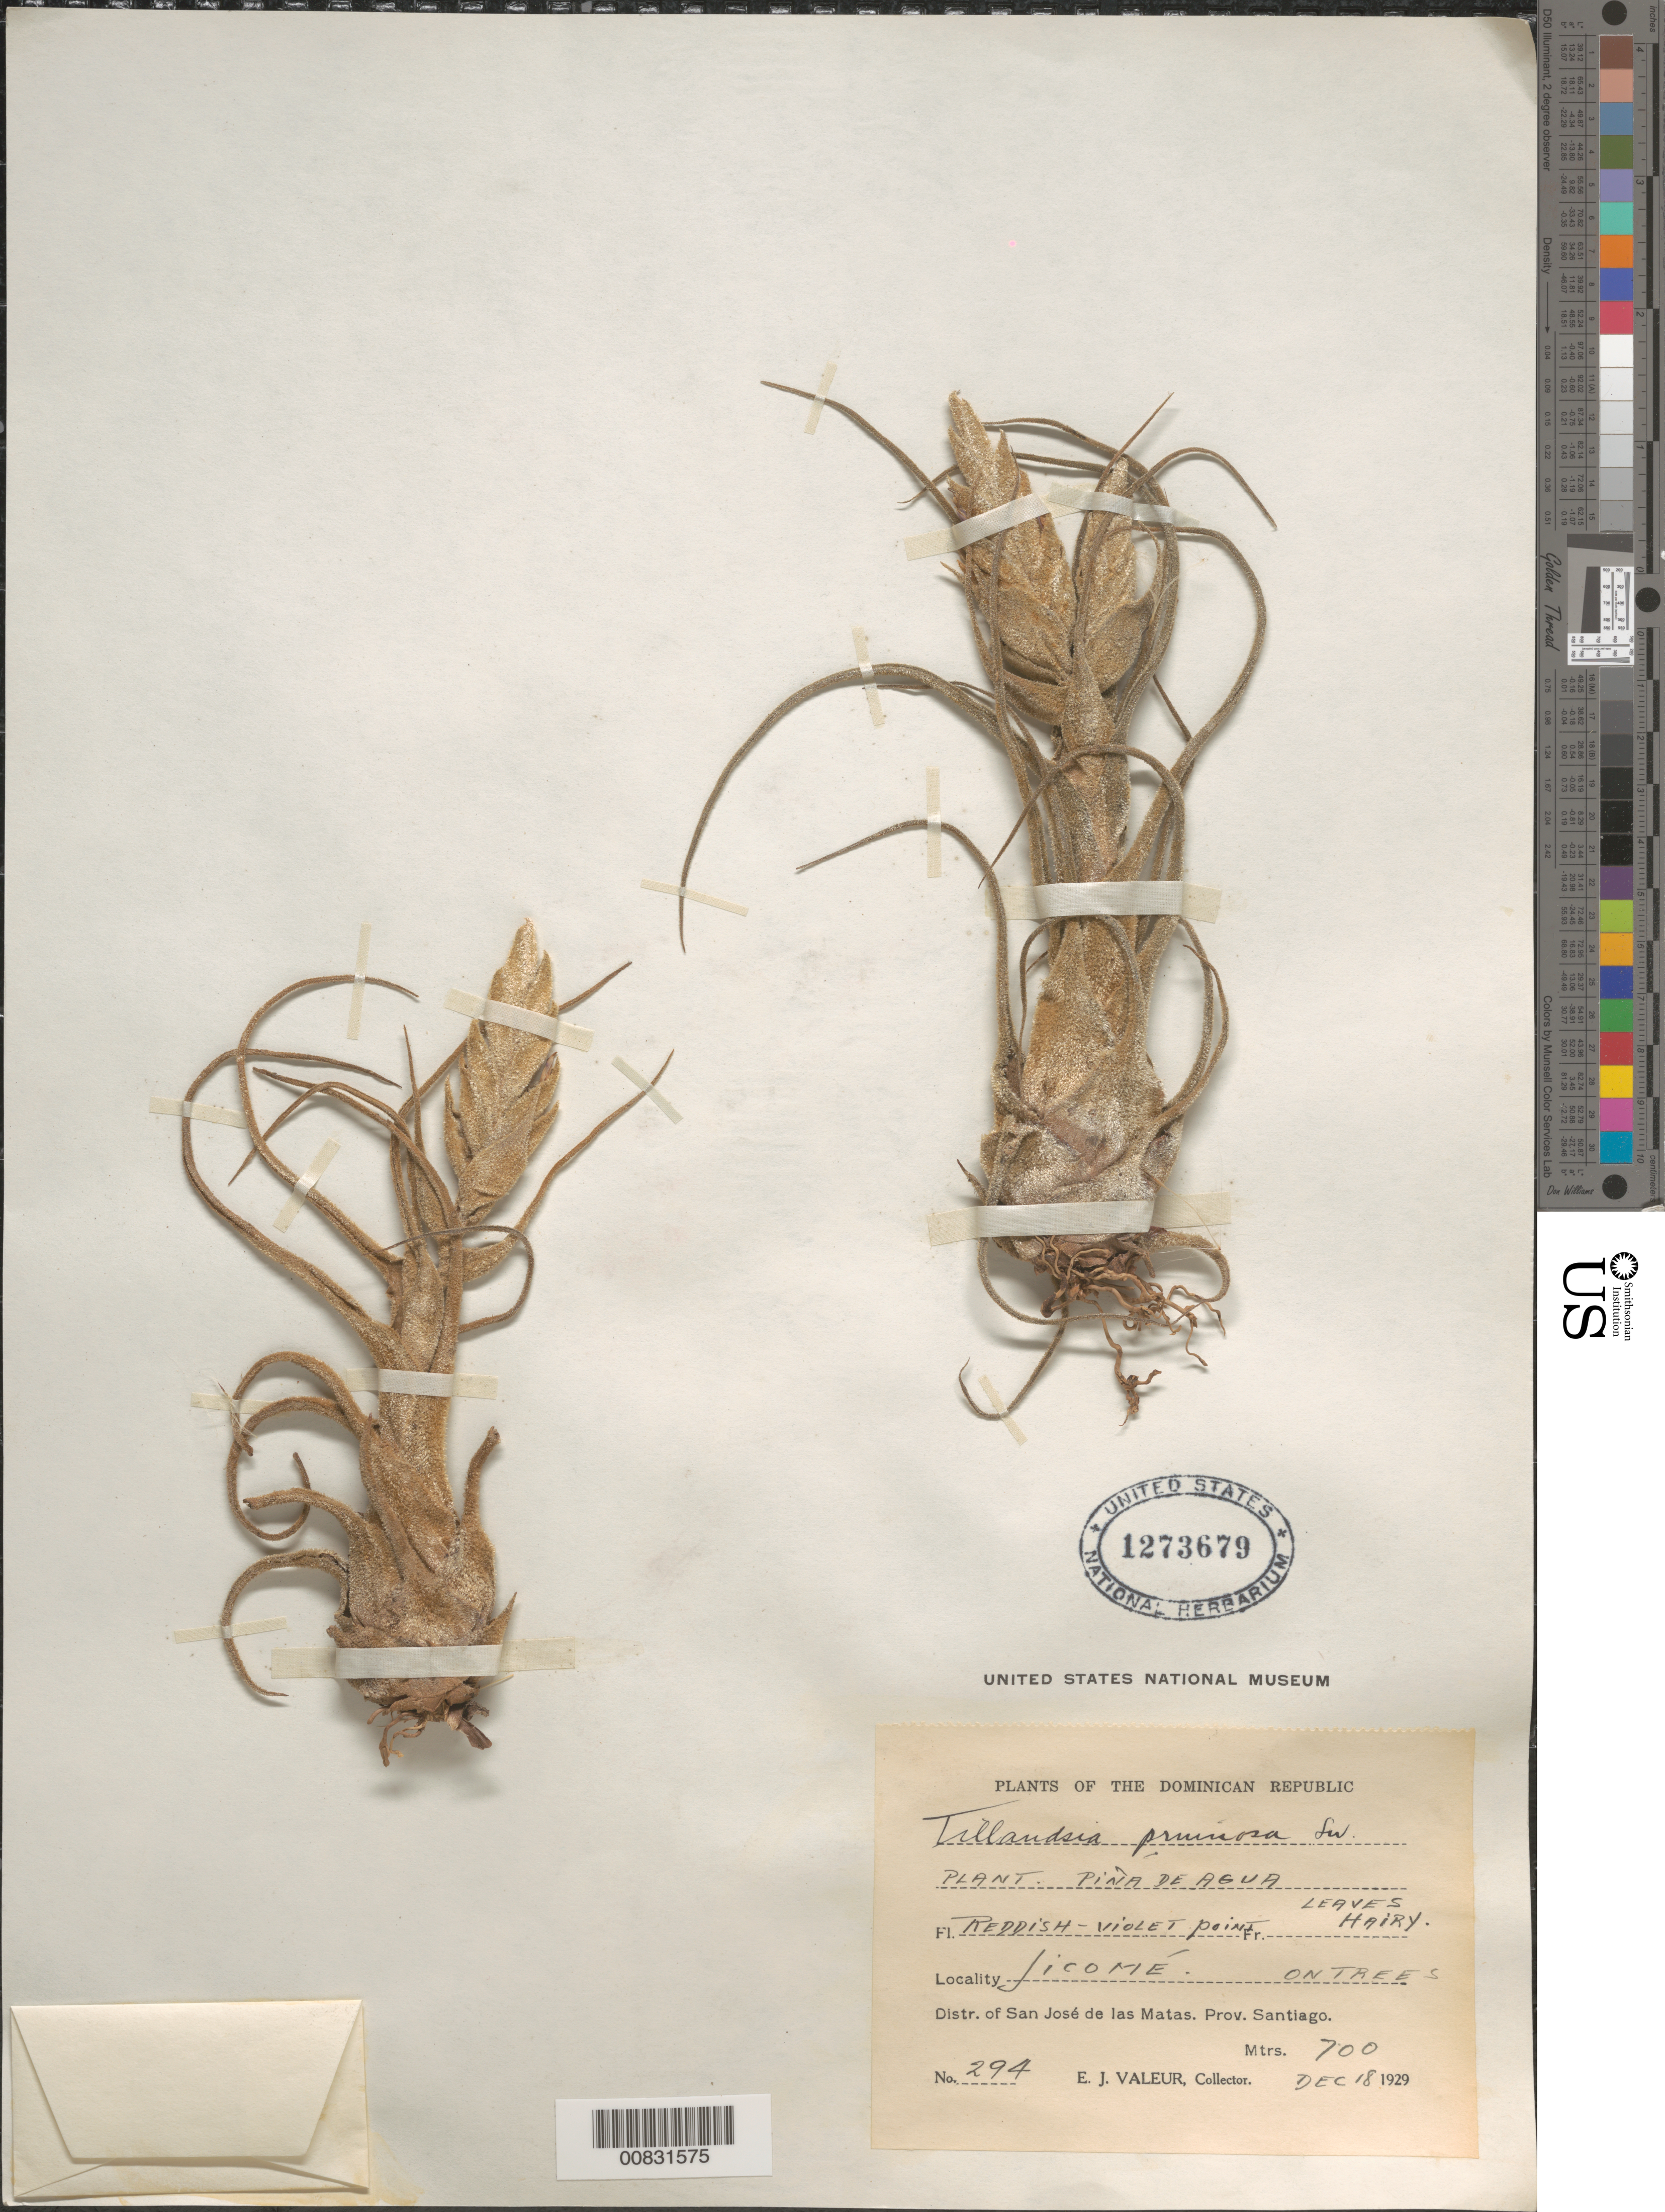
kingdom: Plantae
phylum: Tracheophyta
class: Liliopsida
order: Poales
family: Bromeliaceae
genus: Tillandsia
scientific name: Tillandsia pruinosa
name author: Sw.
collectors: E. Valeur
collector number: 294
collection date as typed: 18 Dec 1929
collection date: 1929-12-18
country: Dominican Republic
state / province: Santiago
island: Hispaniola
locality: Jicomé. Distr. of San José de las Matas. Prov. Santiago.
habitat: On trees.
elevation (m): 700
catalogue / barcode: US 1273679